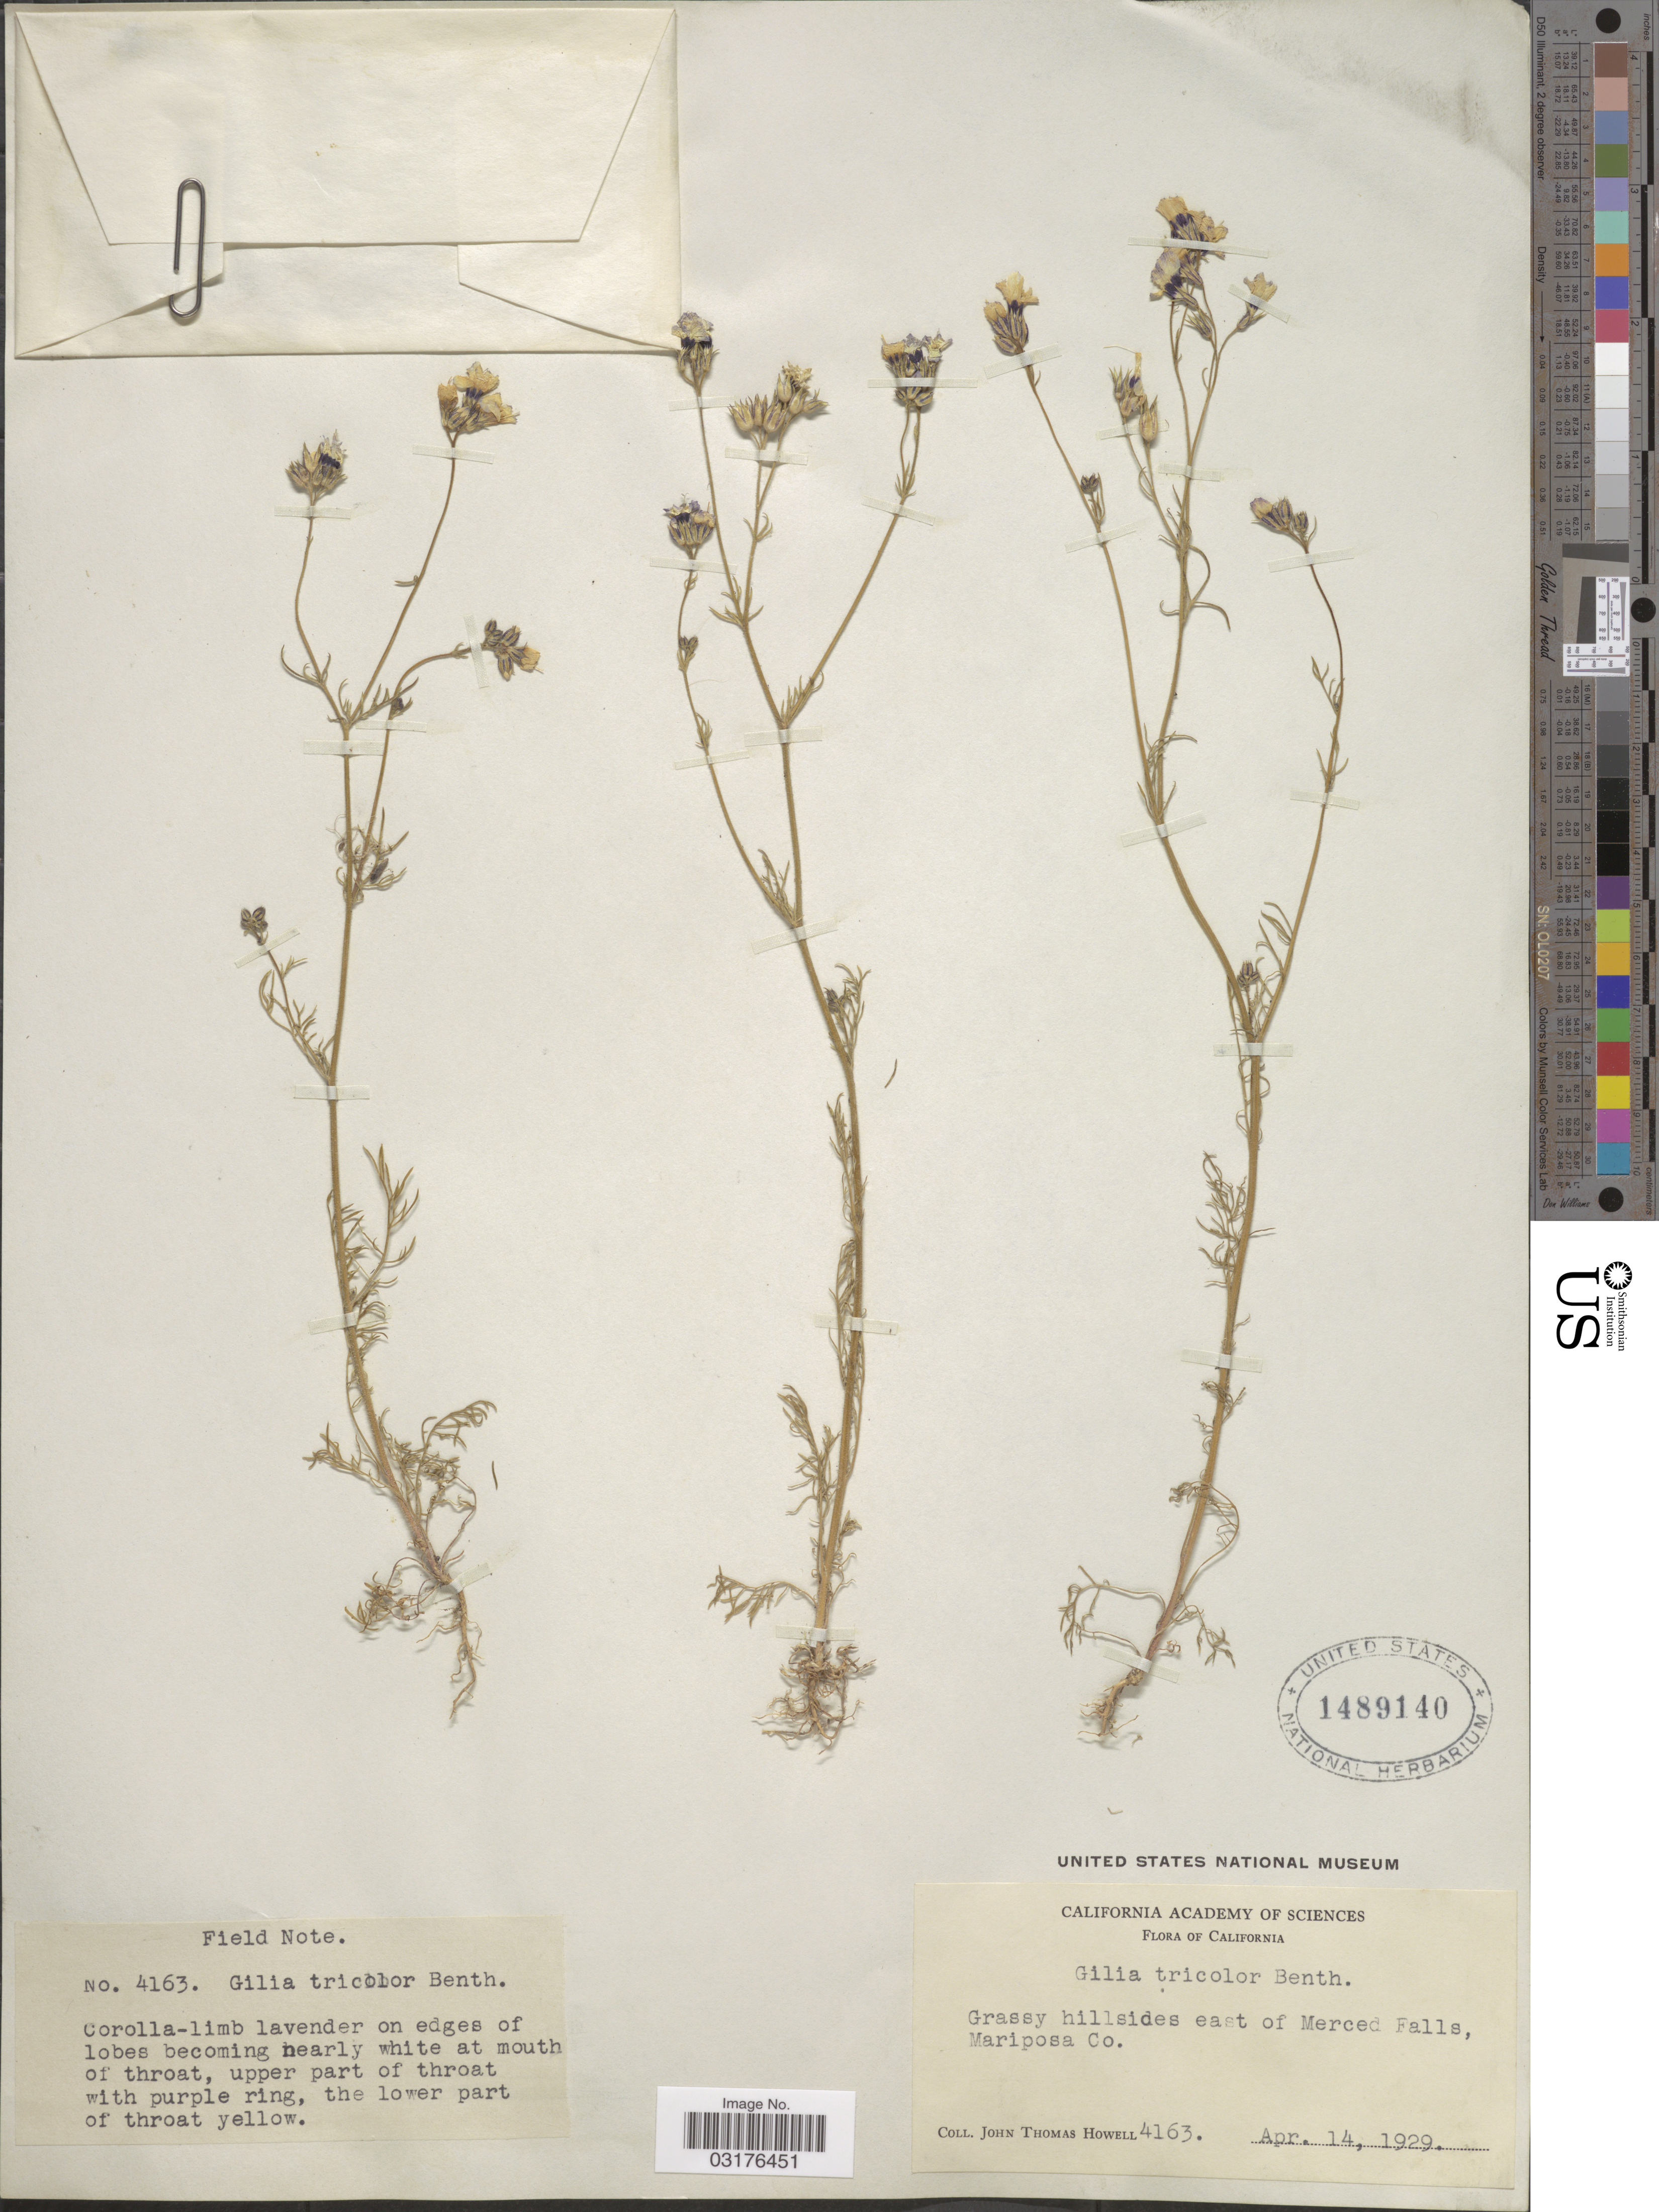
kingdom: Plantae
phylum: Tracheophyta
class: Magnoliopsida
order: Ericales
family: Polemoniaceae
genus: Gilia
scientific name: Gilia tricolor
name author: Benth.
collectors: J. T. Howell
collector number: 4163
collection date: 1929-04-14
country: United States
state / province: California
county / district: Mariposa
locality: Grassy hillsides east of Merced Falls, Mariposa Co.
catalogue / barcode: US 1489140